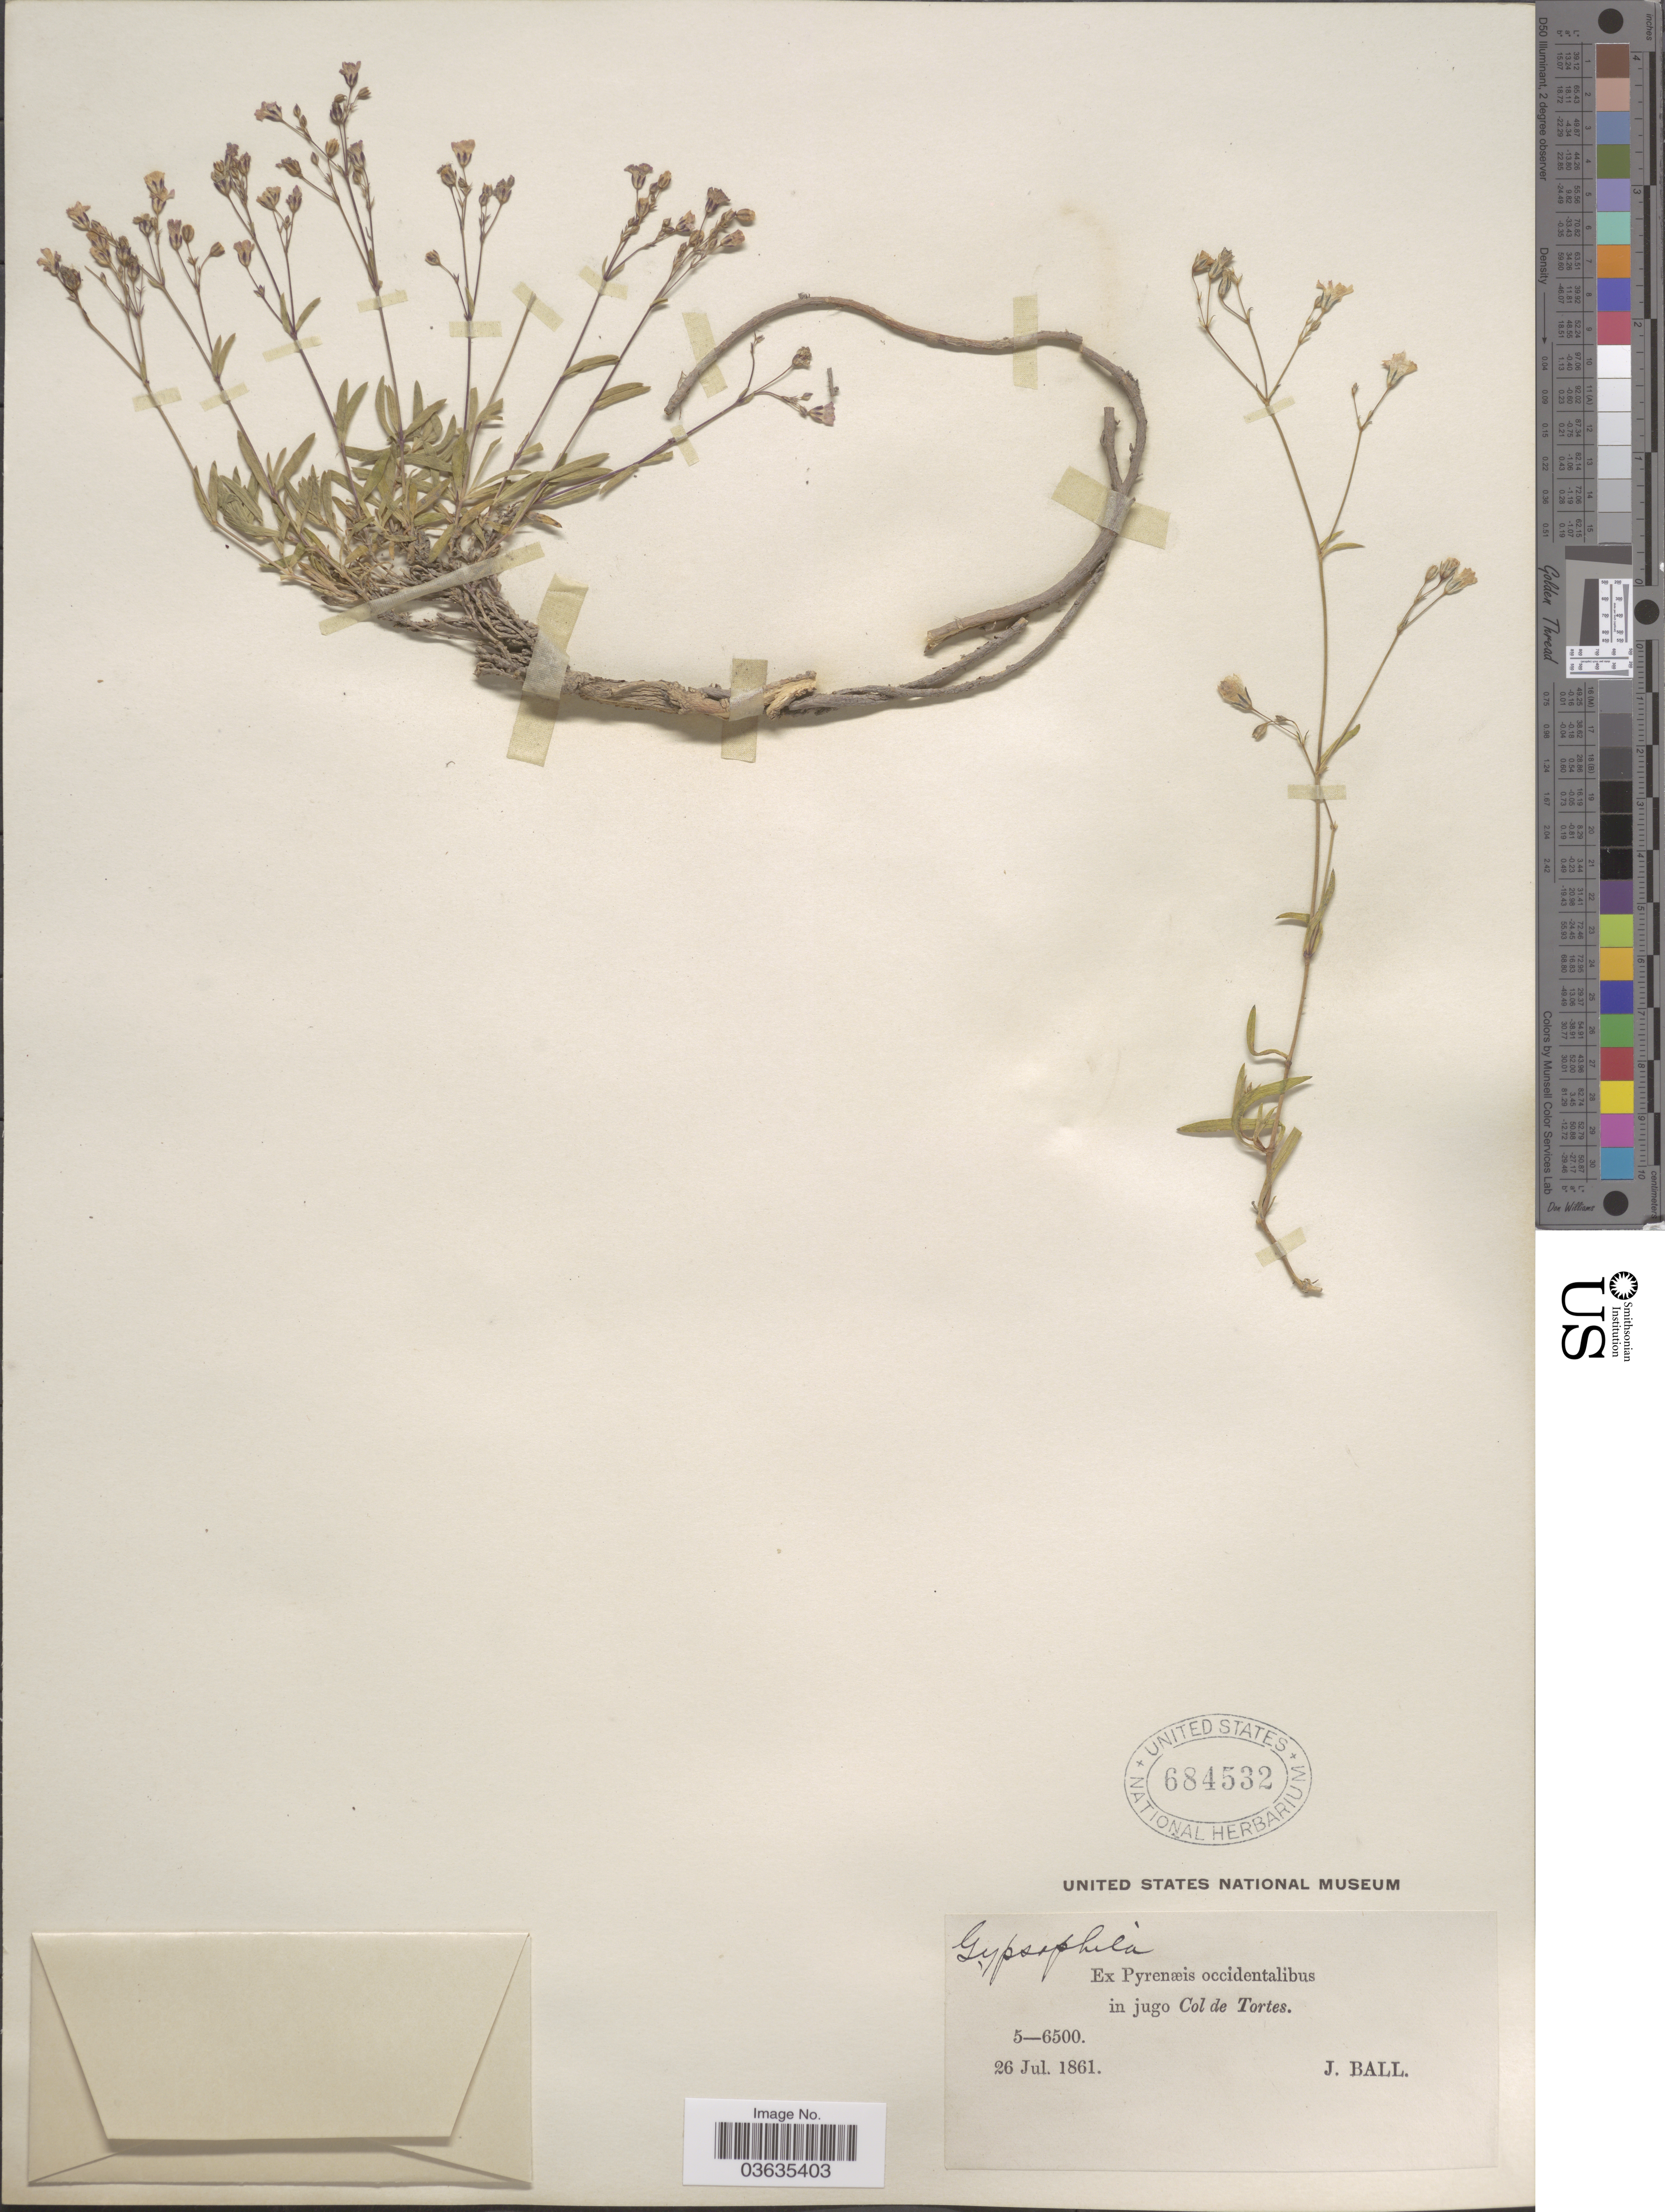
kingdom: Plantae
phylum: Tracheophyta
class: Magnoliopsida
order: Caryophyllales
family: Caryophyllaceae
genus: Gypsophila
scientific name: Gypsophila sp.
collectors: J. Ball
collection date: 1861-07-26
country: France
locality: Ex Pyrenæis occidentalibus in jugo Col de Tortes.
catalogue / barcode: US 684532